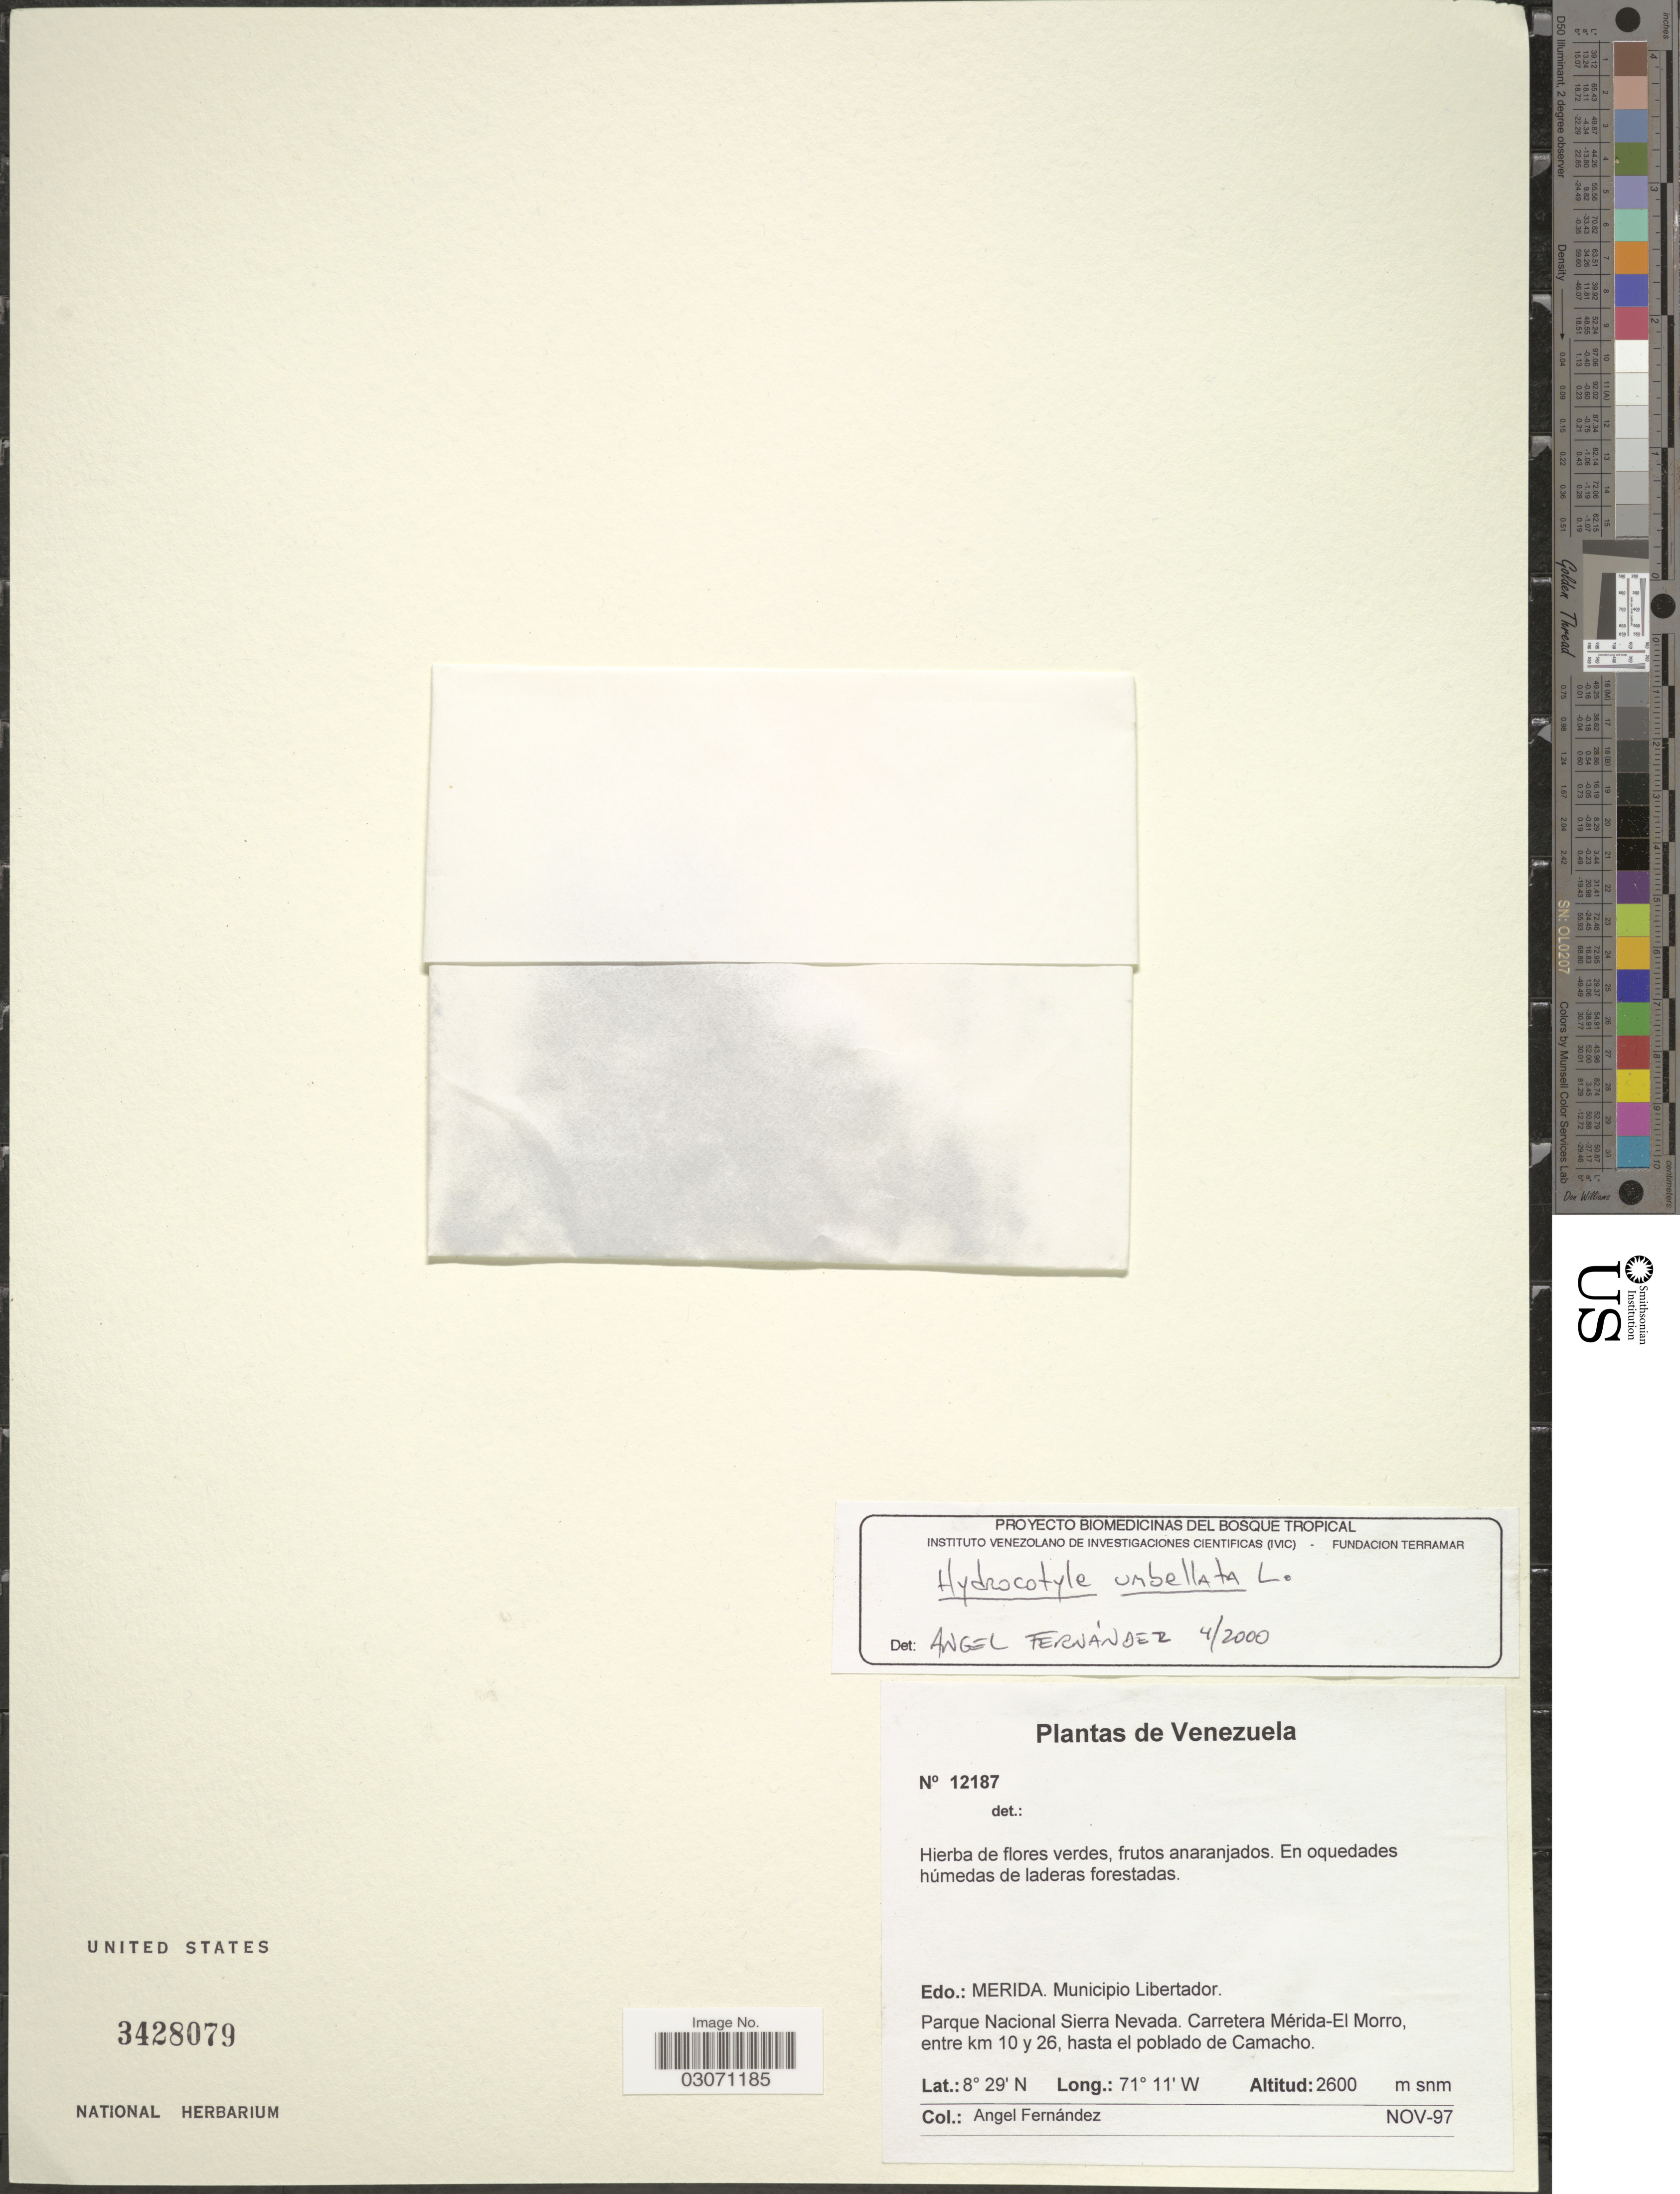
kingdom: Plantae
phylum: Tracheophyta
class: Magnoliopsida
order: Apiales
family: Araliaceae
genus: Hydrocotyle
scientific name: Hydrocotyle pusilla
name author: A. Rich.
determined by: Mendoza, M.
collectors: Á. Fernández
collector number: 12187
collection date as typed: Transcribed d/m/y: /11/97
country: Venezuela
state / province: Mérida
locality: Municipio Libertador. Parque Nacional Sierra nevada. Carretera Mérida-El Morro, entre km 10 y 26, hasta el poblado de Camacho.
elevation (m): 2600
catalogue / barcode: US 3428079